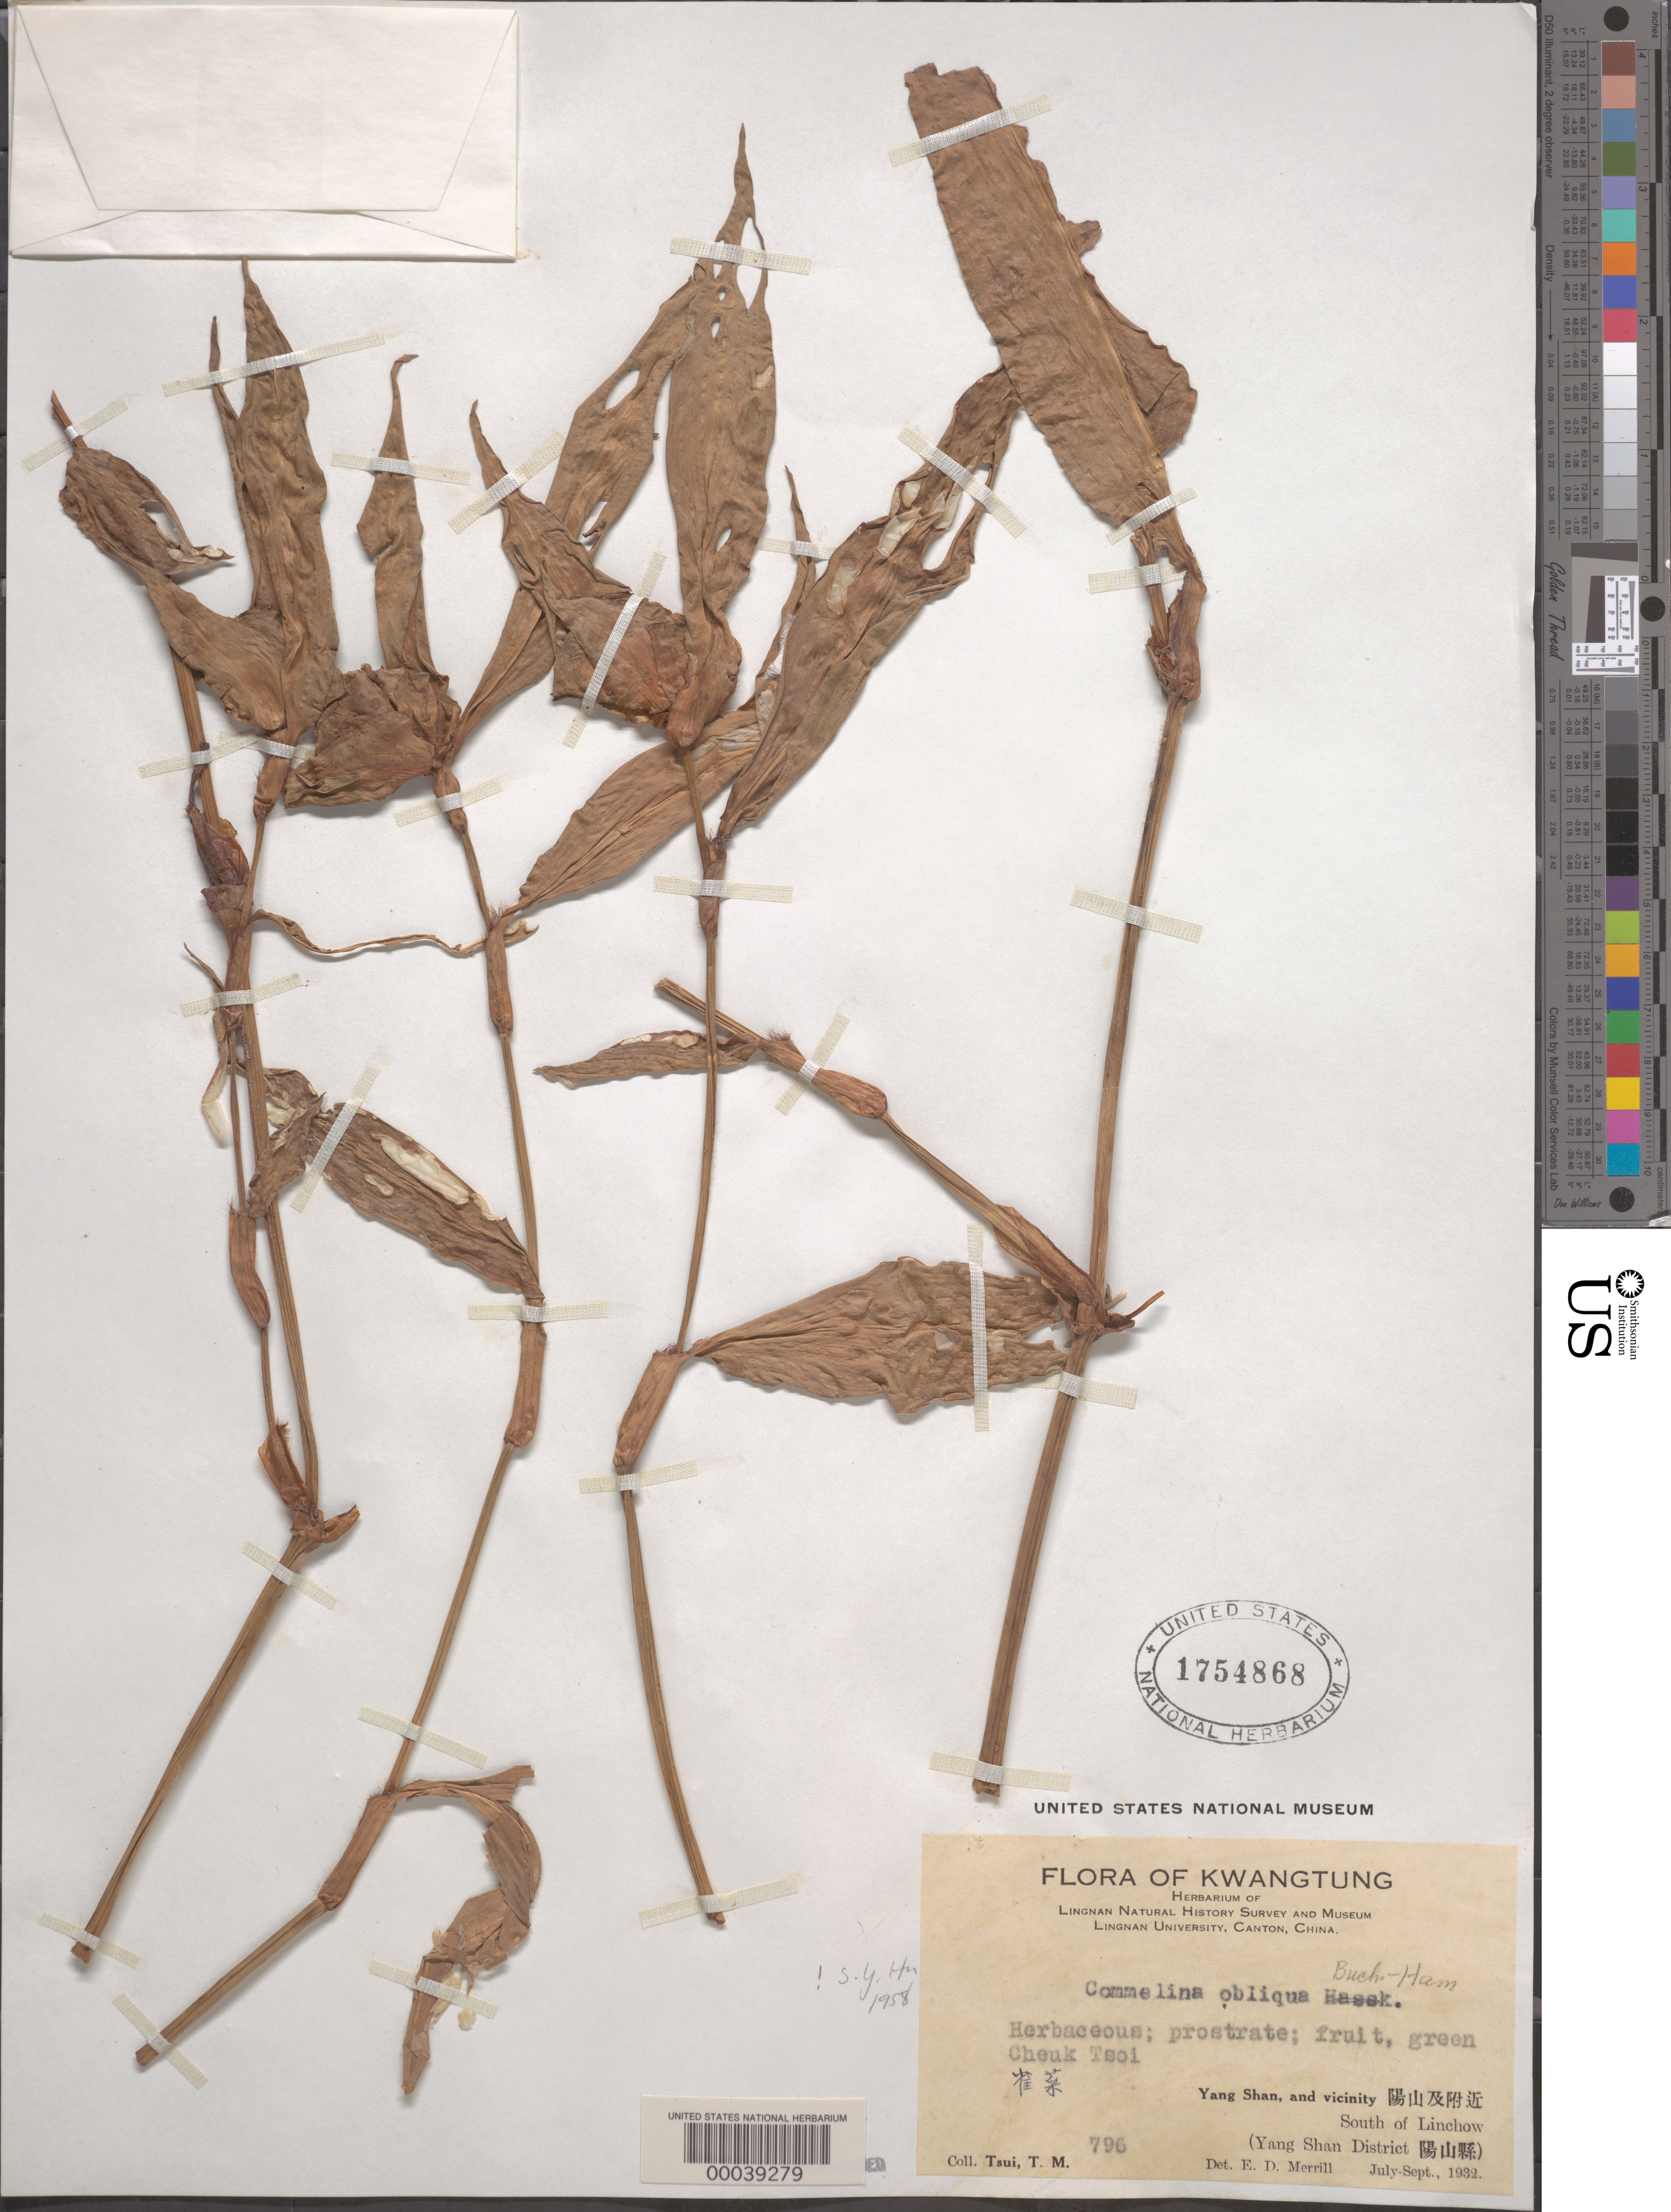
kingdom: Plantae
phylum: Tracheophyta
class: Liliopsida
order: Commelinales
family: Commelinaceae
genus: Commelina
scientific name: Commelina paludosa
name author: Blume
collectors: T. Tsui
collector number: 796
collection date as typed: Jul 1932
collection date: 1932-07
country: China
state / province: Guangdong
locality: Yang shan dist., cheuk tsoi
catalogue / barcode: US 1754868